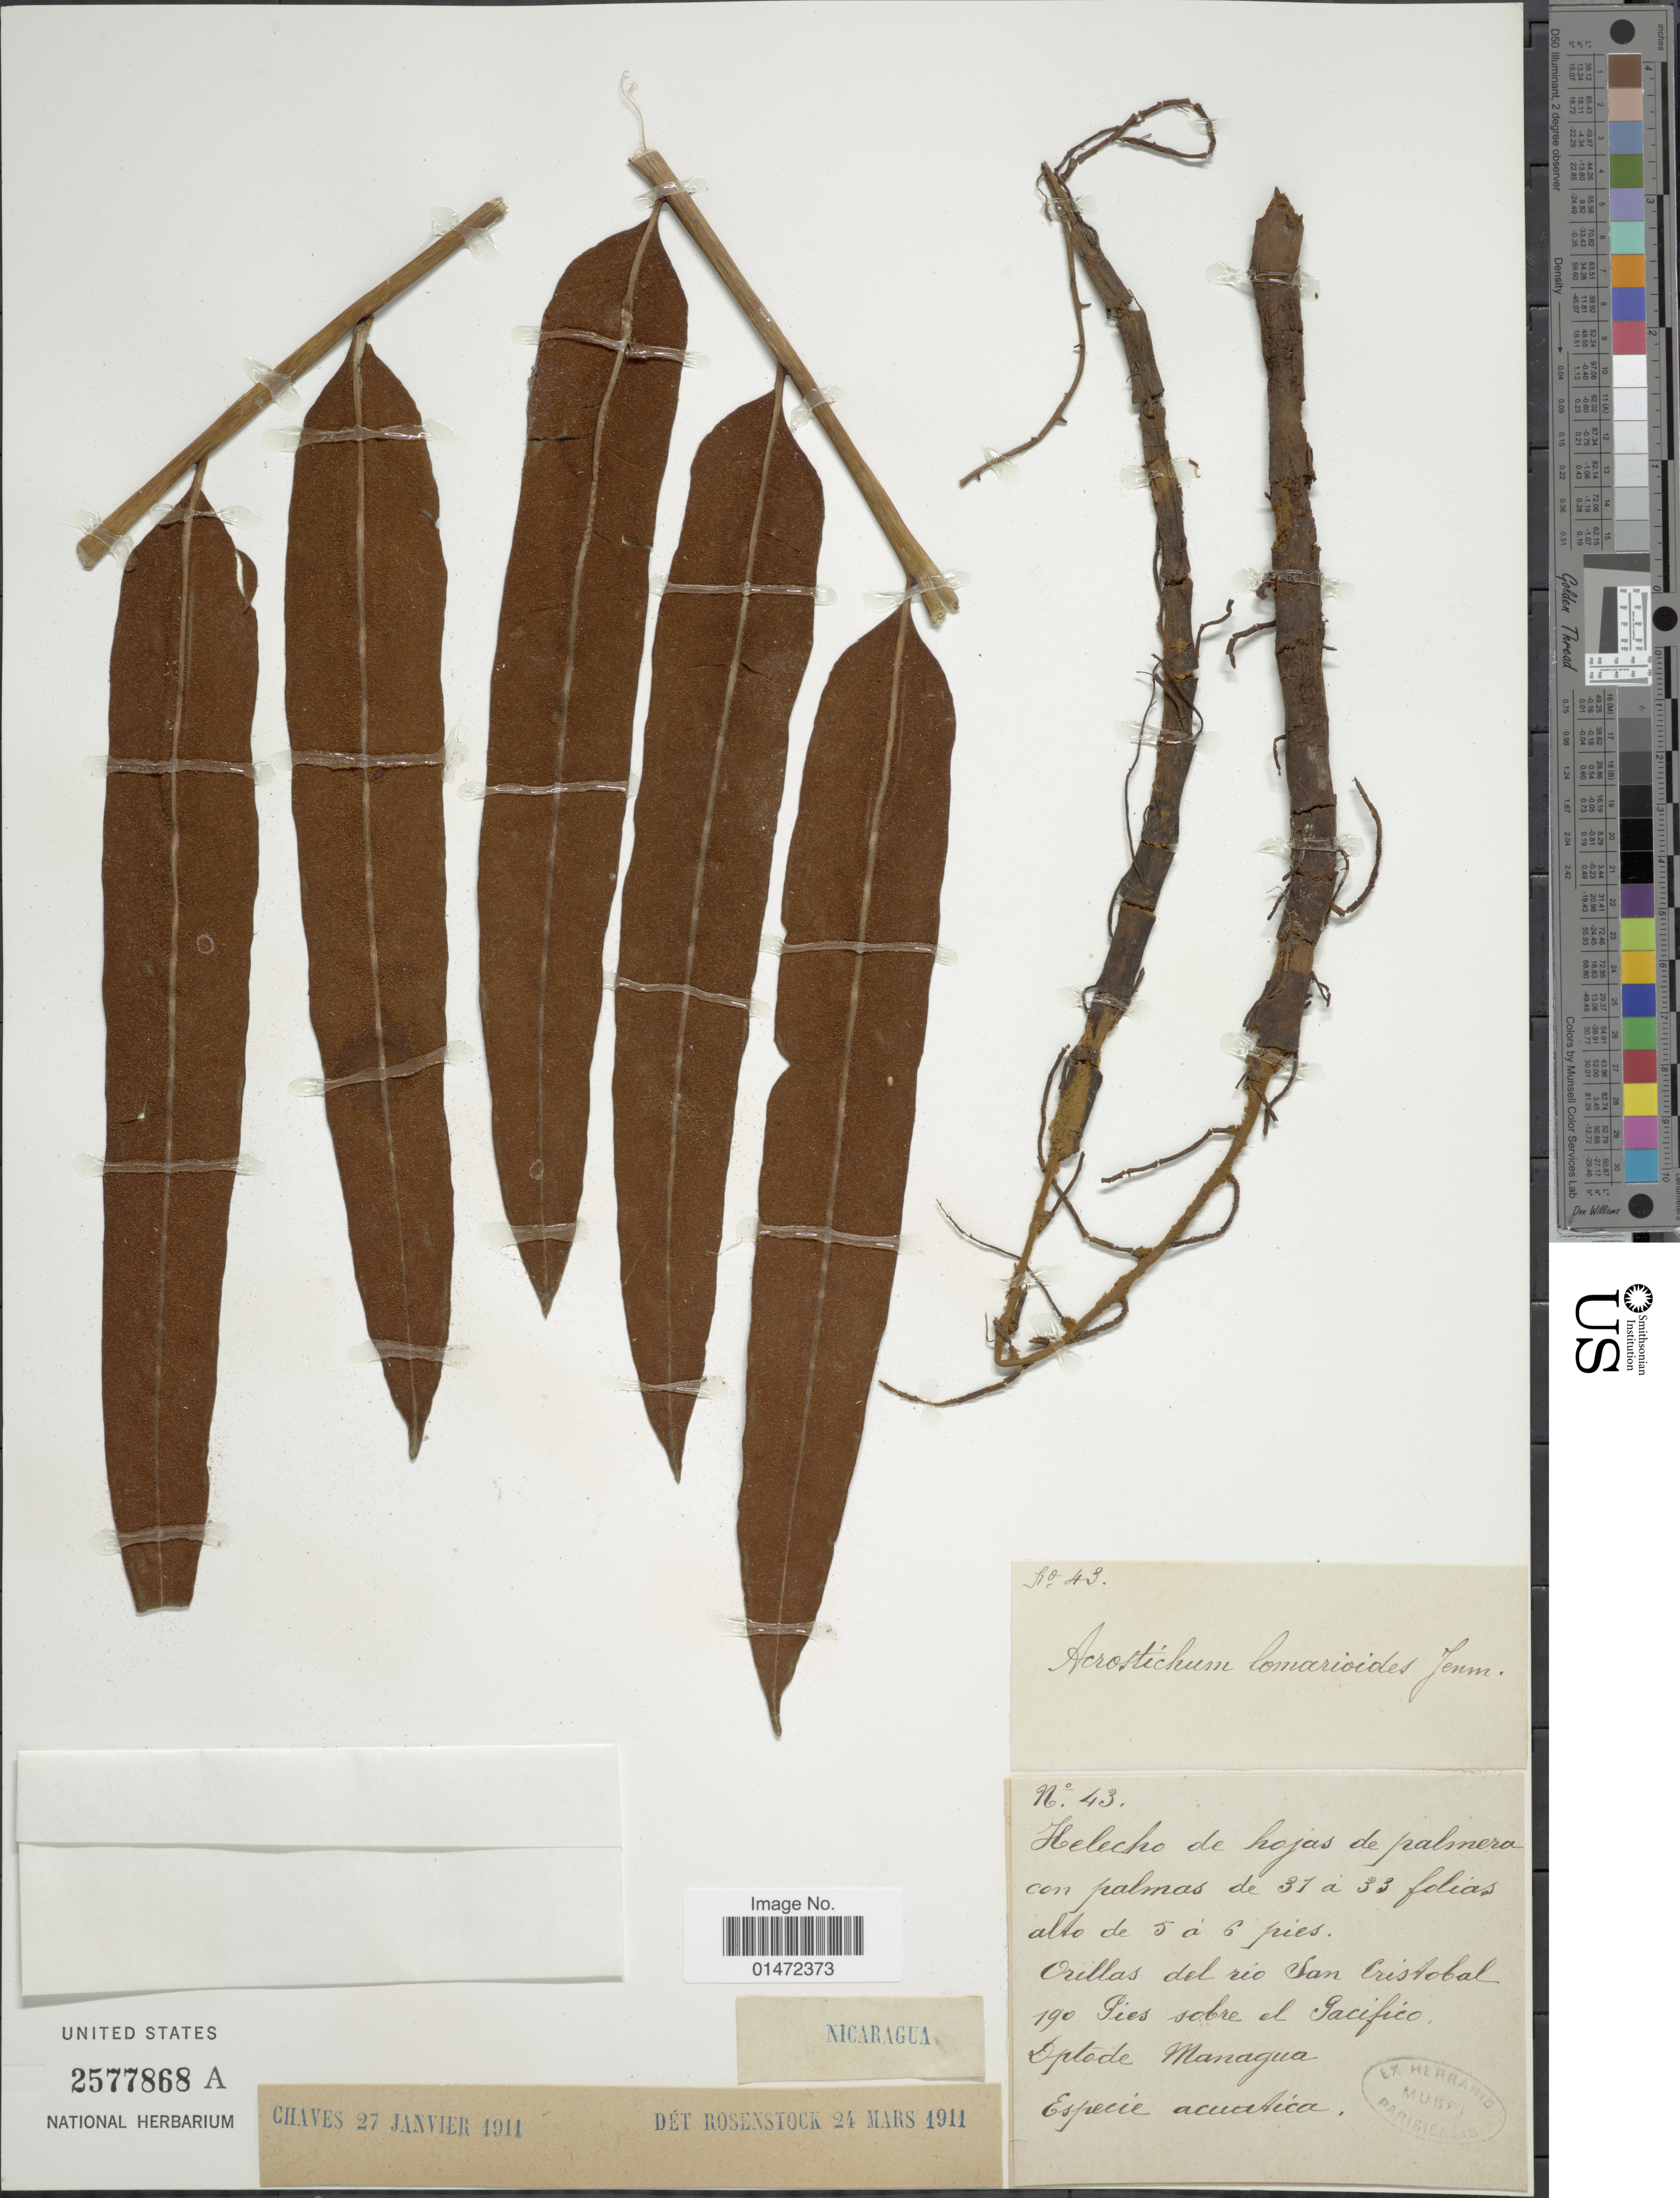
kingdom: Plantae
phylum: Tracheophyta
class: Polypodiopsida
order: Polypodiales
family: Pteridaceae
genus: Acrostichum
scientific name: Acrostichum danaeifolium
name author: Langsd. & Fisch.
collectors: ex herb. Mus. Paraensis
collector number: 43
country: Nicaragua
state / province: Managua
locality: Orillas del rio San Cristobal 190 Pies sobre el Pacifico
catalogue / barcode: US 2577868A